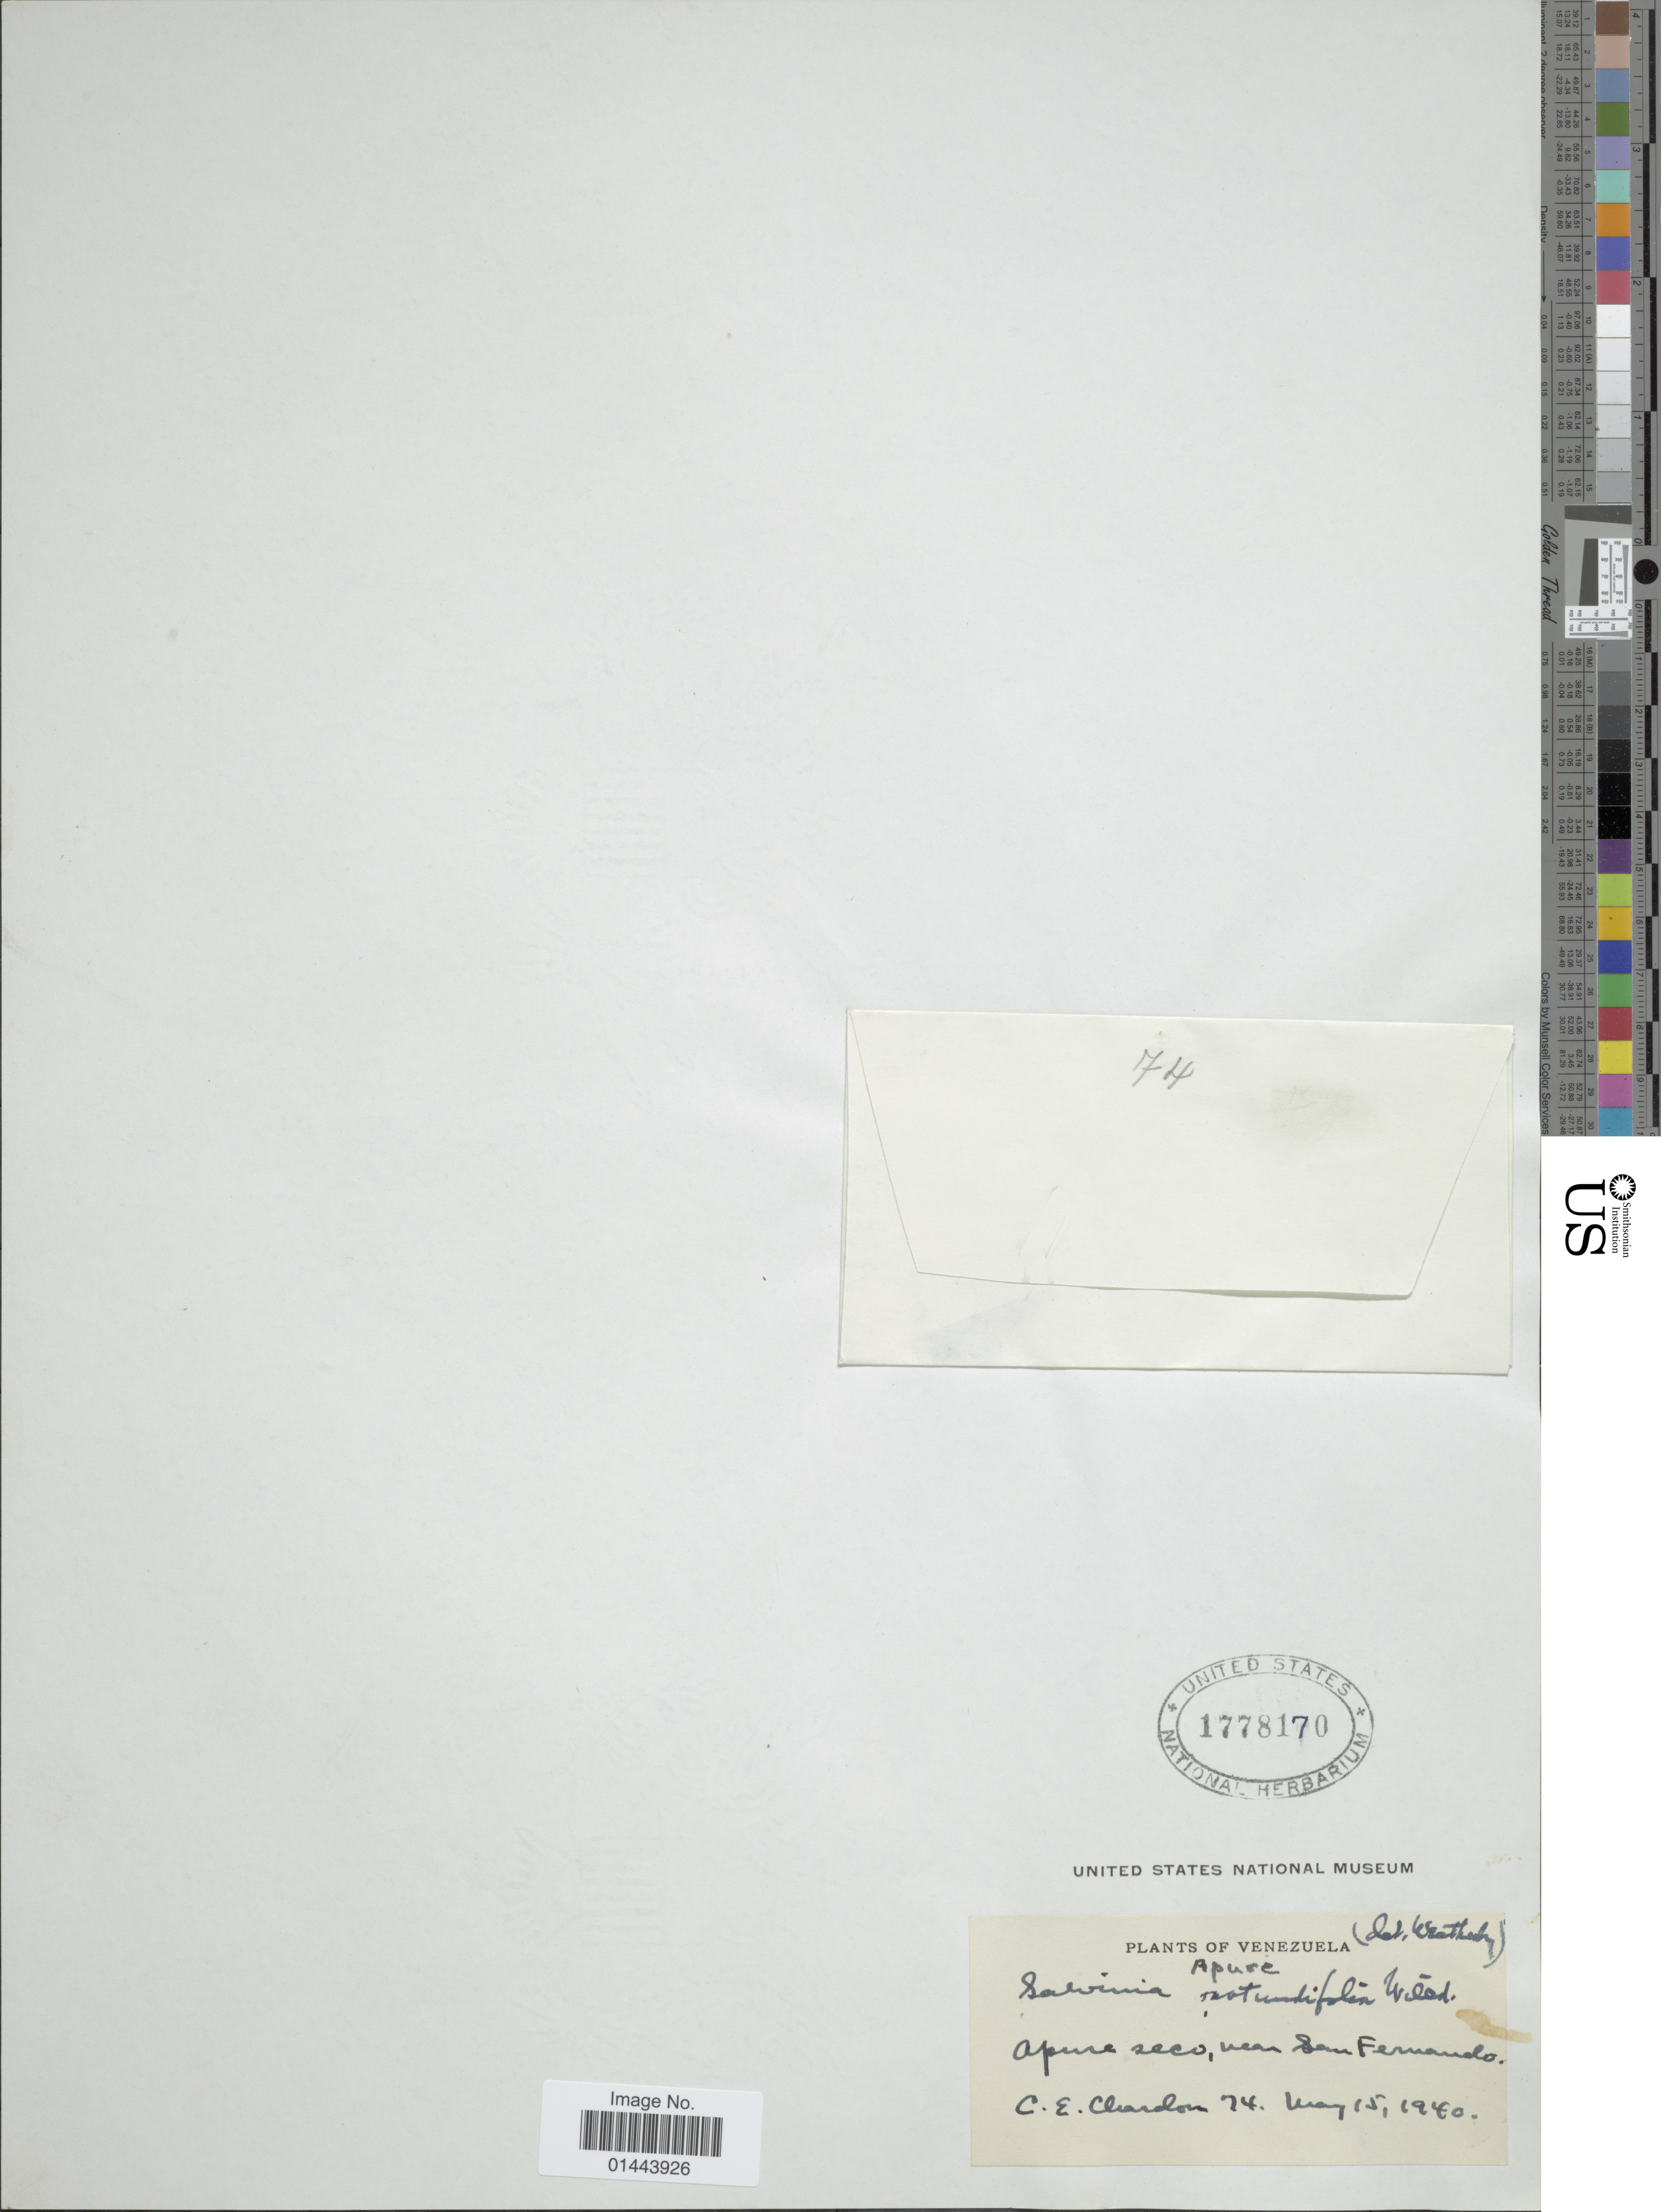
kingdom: Plantae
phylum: Tracheophyta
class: Polypodiopsida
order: Salviniales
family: Salviniaceae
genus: Salvinia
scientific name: Salvinia minima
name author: Baker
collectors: C. E. Chardón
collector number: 74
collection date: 1940-05-15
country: Venezuela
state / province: Apure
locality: Apure seco, near San Fernando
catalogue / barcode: US 1778170